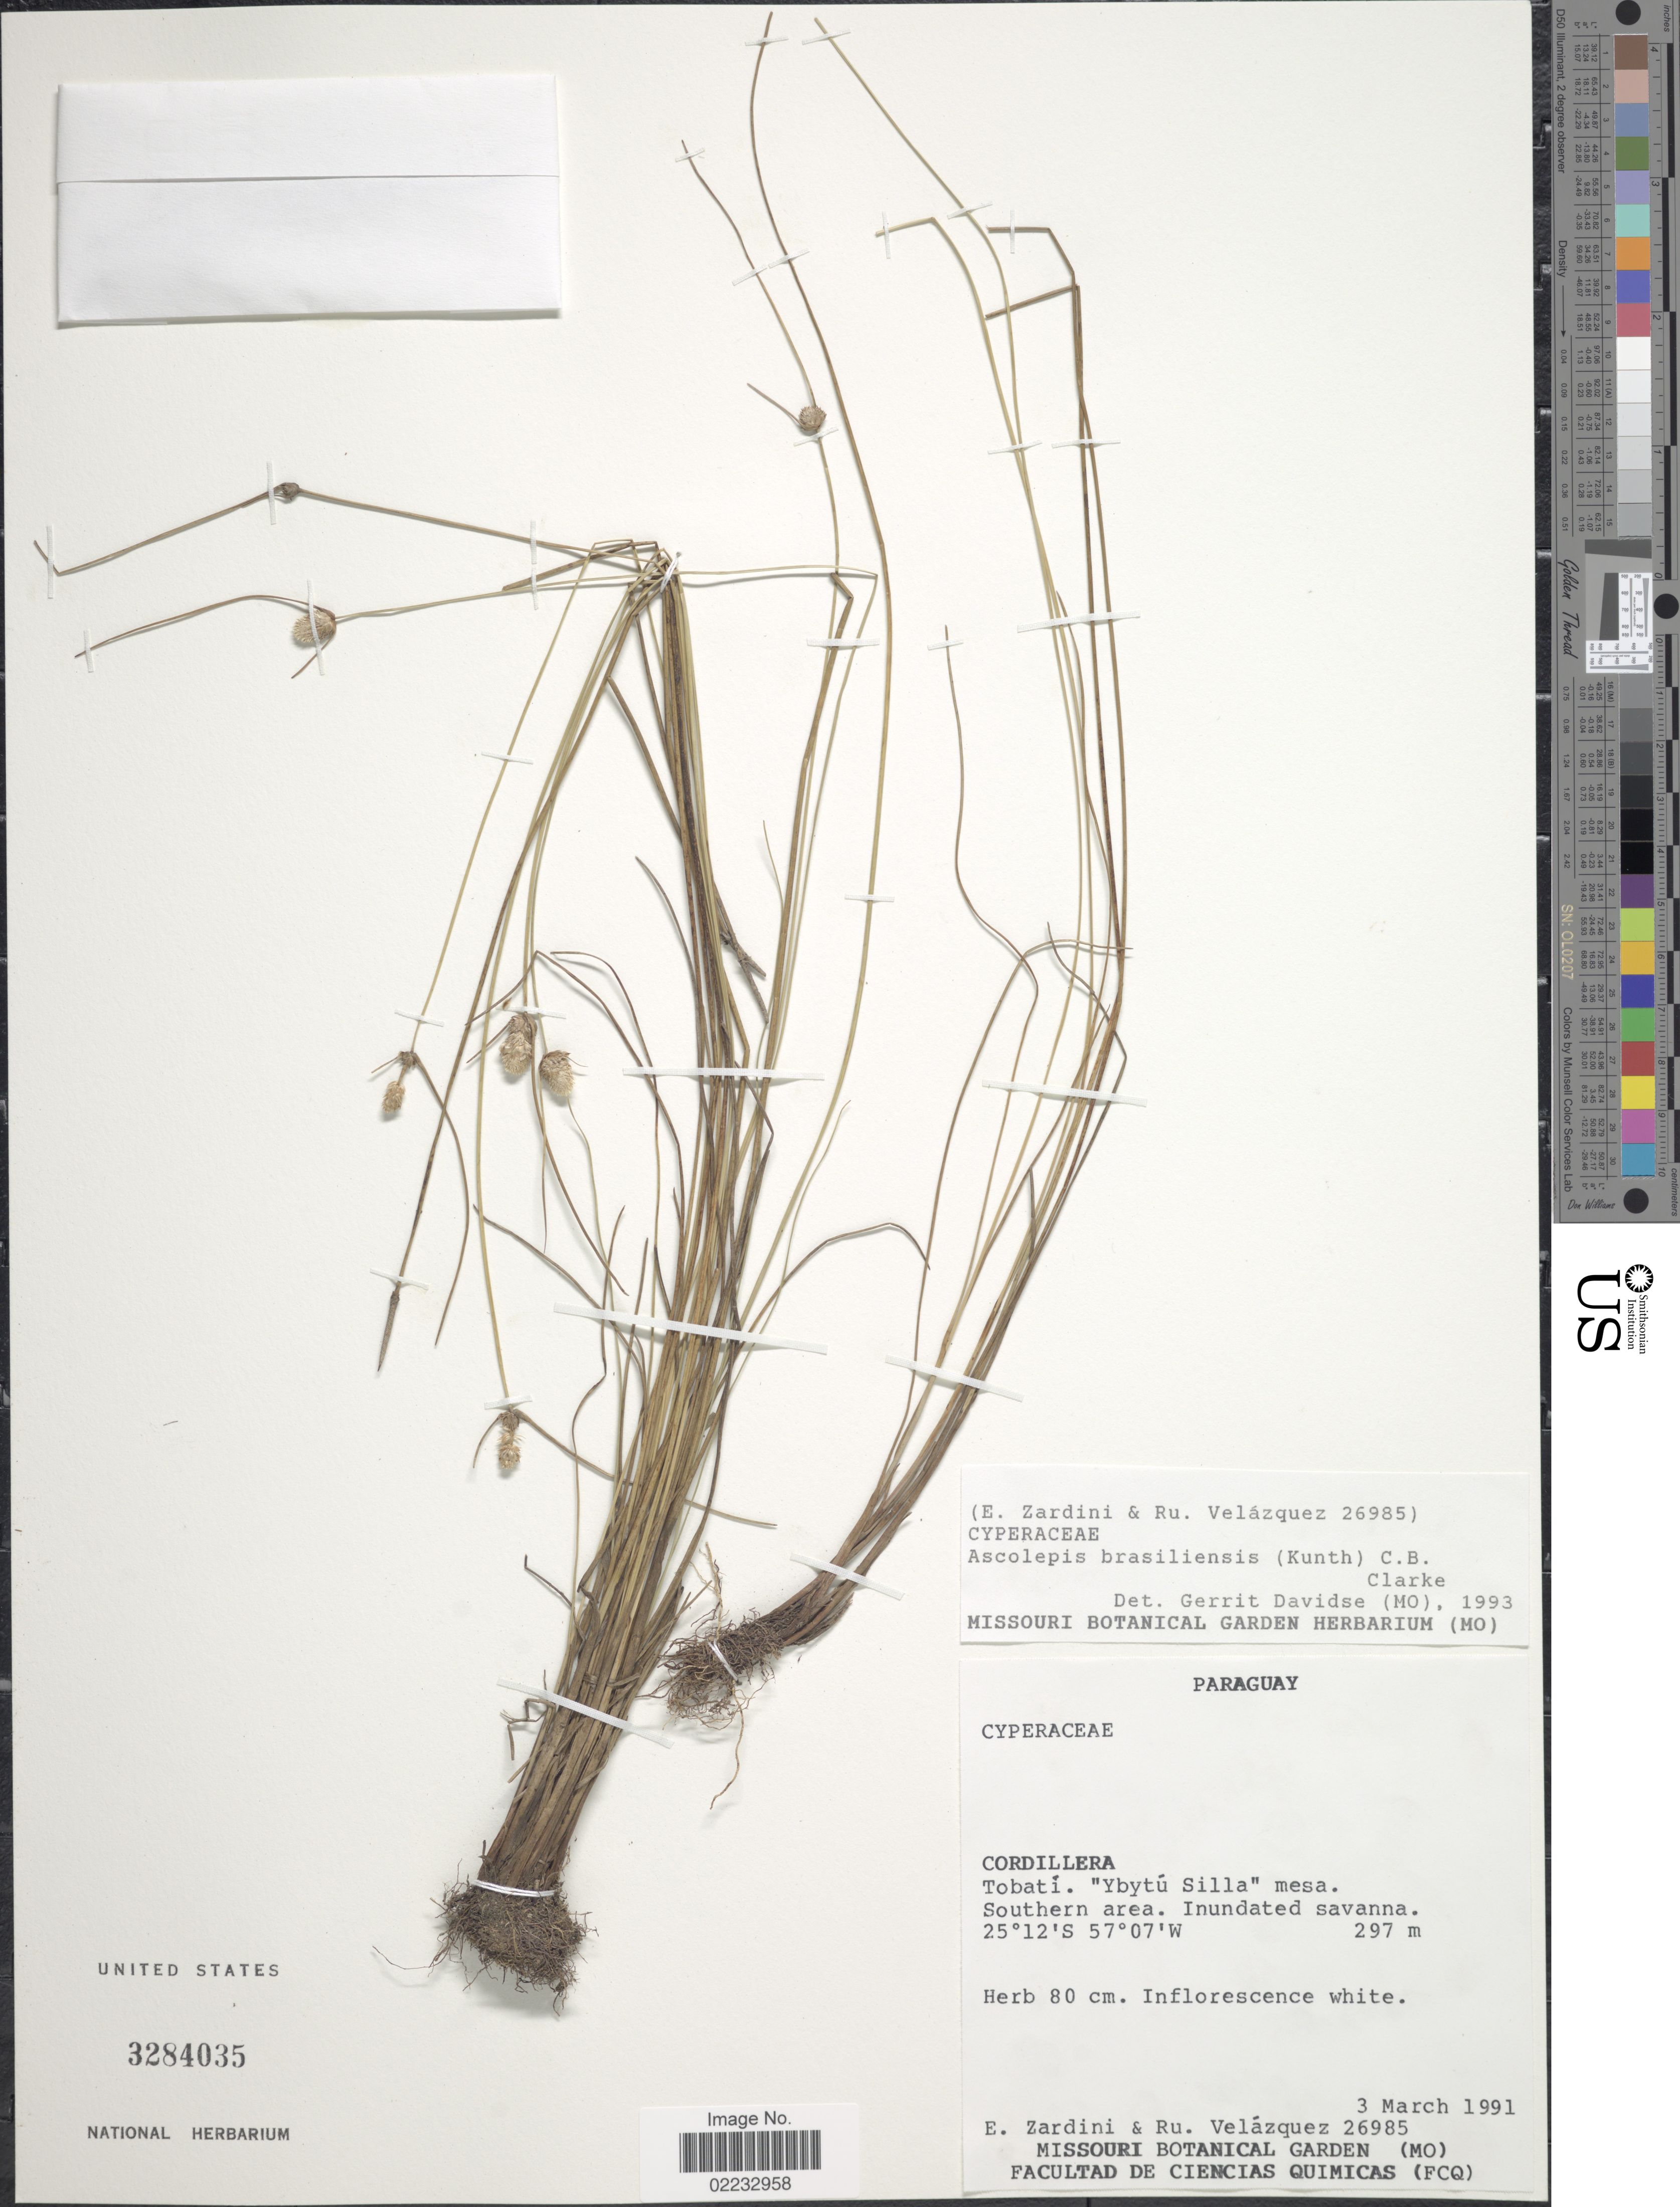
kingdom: Plantae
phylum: Tracheophyta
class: Liliopsida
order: Poales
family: Cyperaceae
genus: Cyperus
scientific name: Cyperus brasiliensis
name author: (Kunth) Bauters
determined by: Strong, M. T., (US), Smithsonian Institution - National Museum of Natural History (UNITED STATES)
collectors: E. M. Zardini & R. Velázquez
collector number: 26985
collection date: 1991-03-03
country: Paraguay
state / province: Cordillera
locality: Tobati, "Ybytu Silla"mesa, Southern area, inundated savanna.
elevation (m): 297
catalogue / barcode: US 3284035